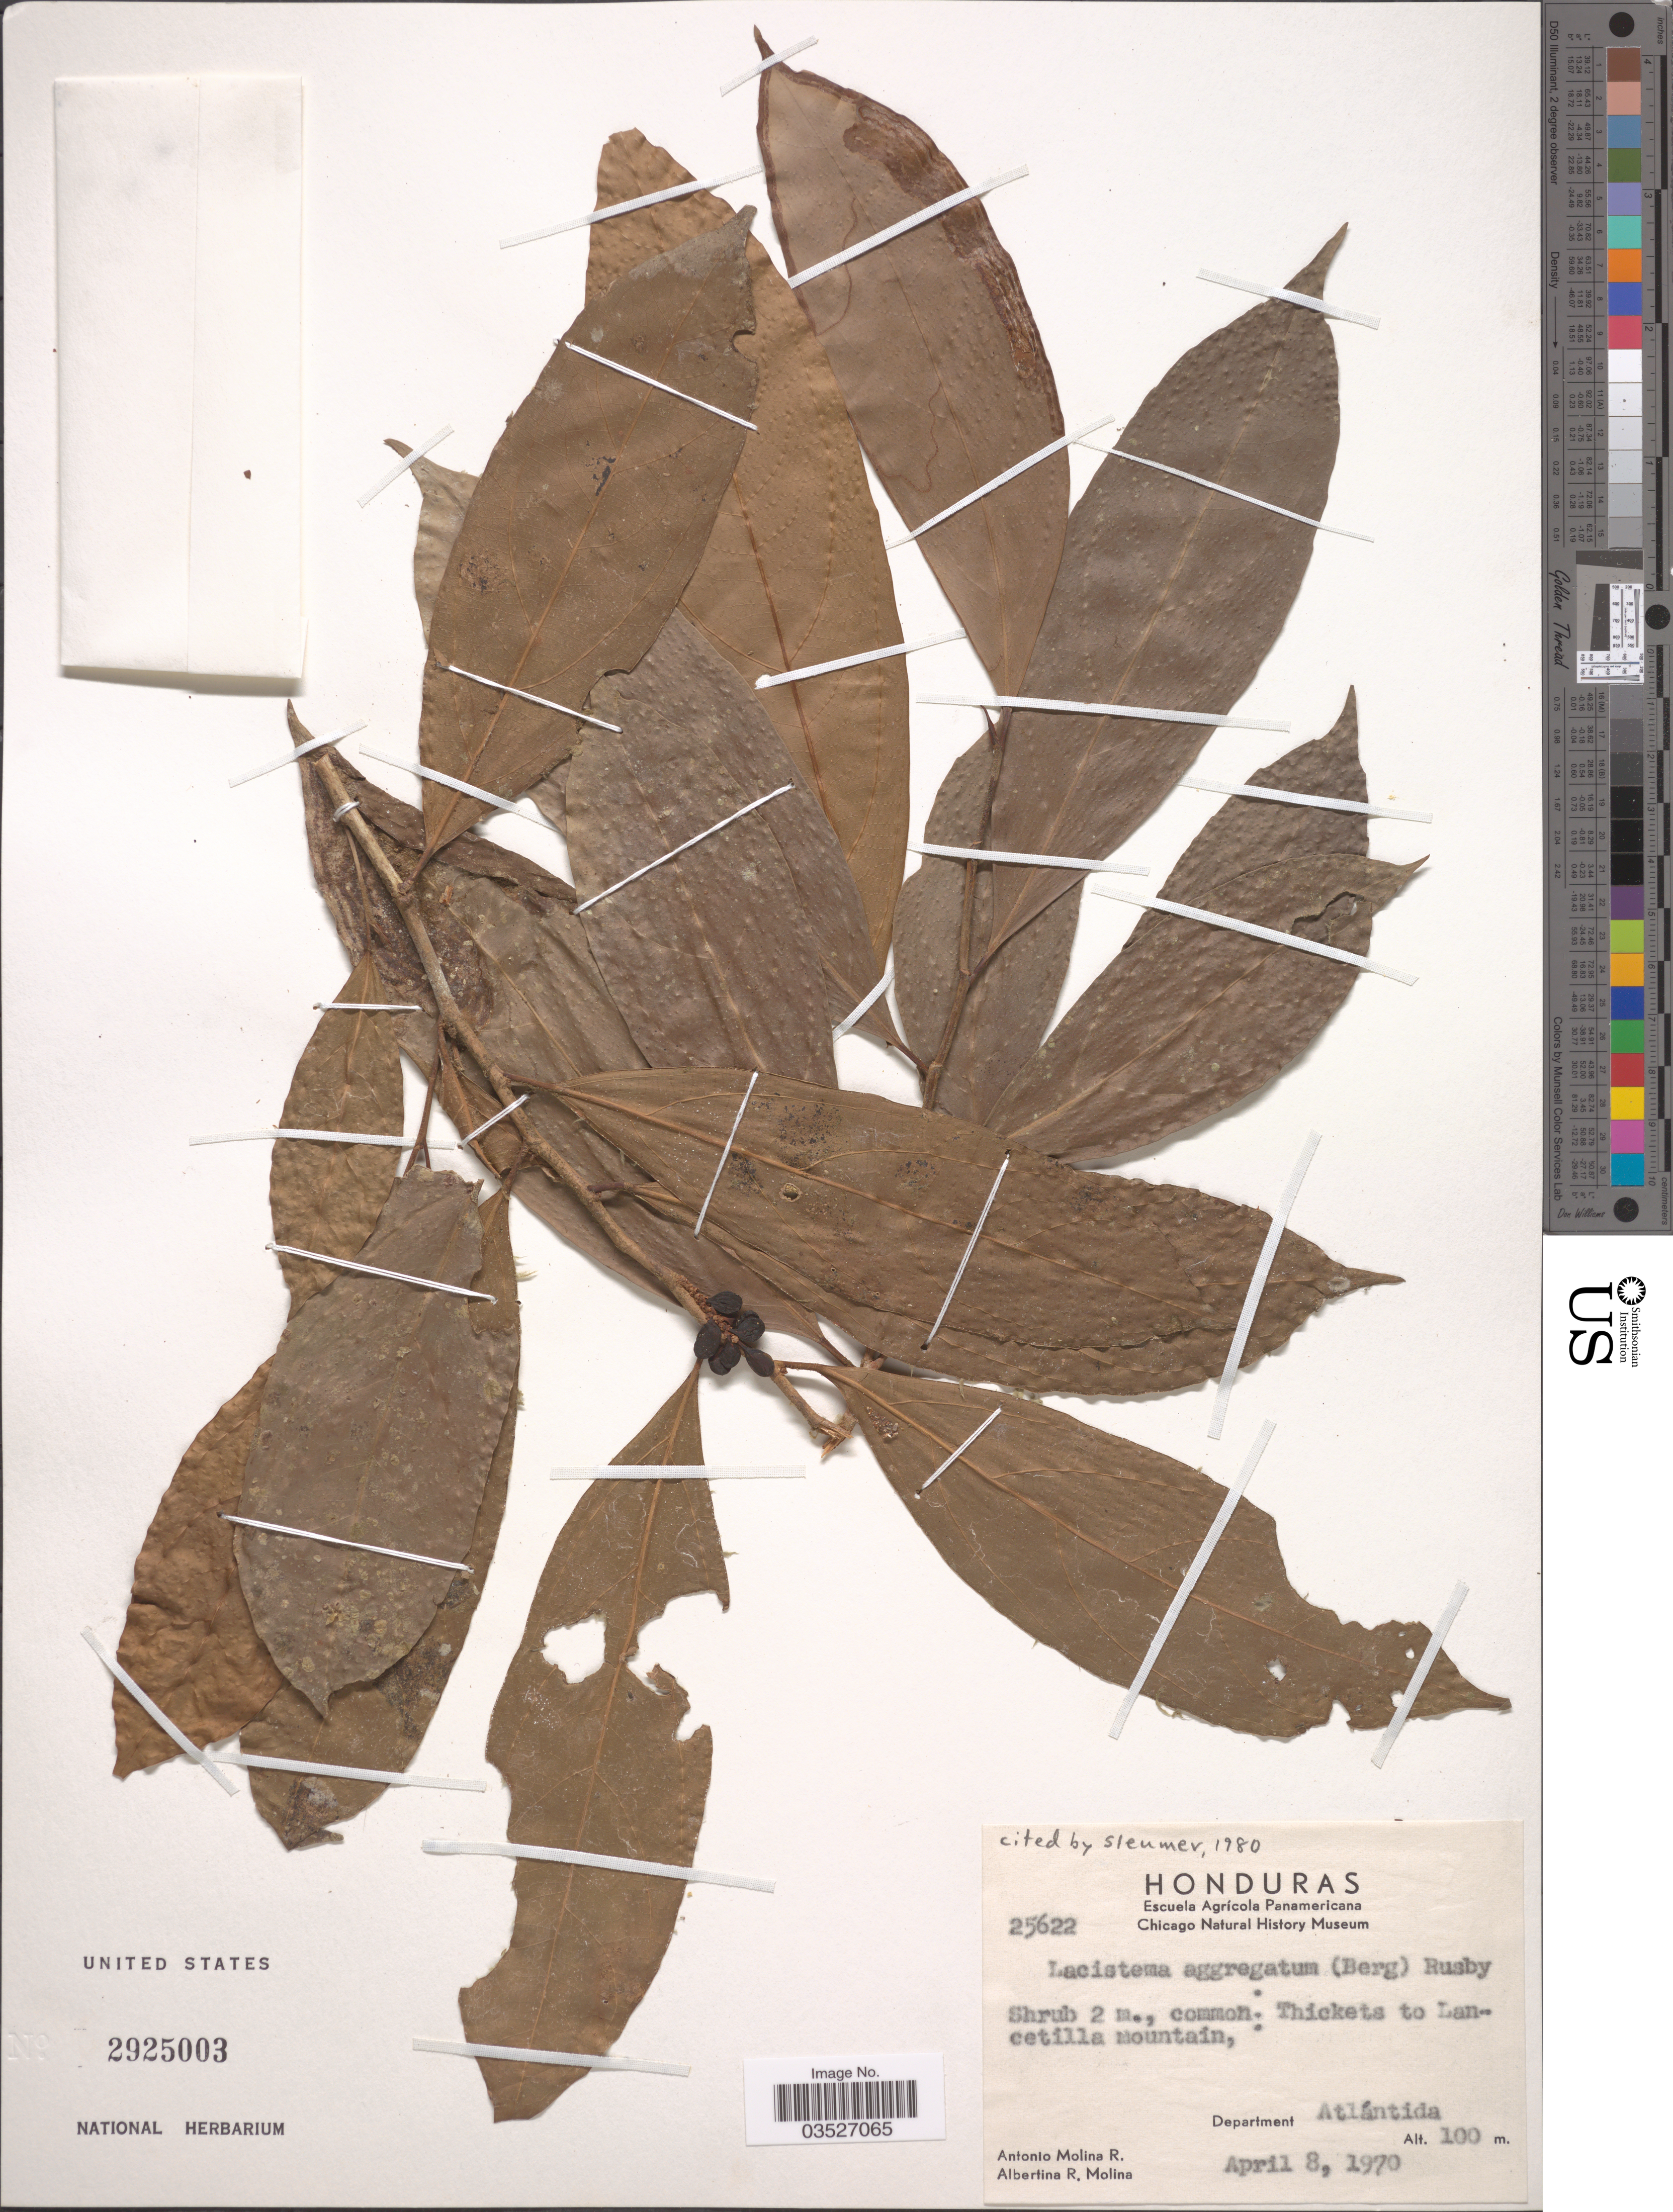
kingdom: Plantae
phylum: Tracheophyta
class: Magnoliopsida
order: Malpighiales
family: Lacistemataceae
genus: Lacistema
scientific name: Lacistema aggregatum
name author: (P.J. Bergius) Rusby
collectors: A. Molina R. & A. R. Molina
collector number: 25622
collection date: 1970-04-08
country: Honduras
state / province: Atlántida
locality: Thickets to Lancetilla mountain, Department Atlántida.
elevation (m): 100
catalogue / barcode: US 2925003